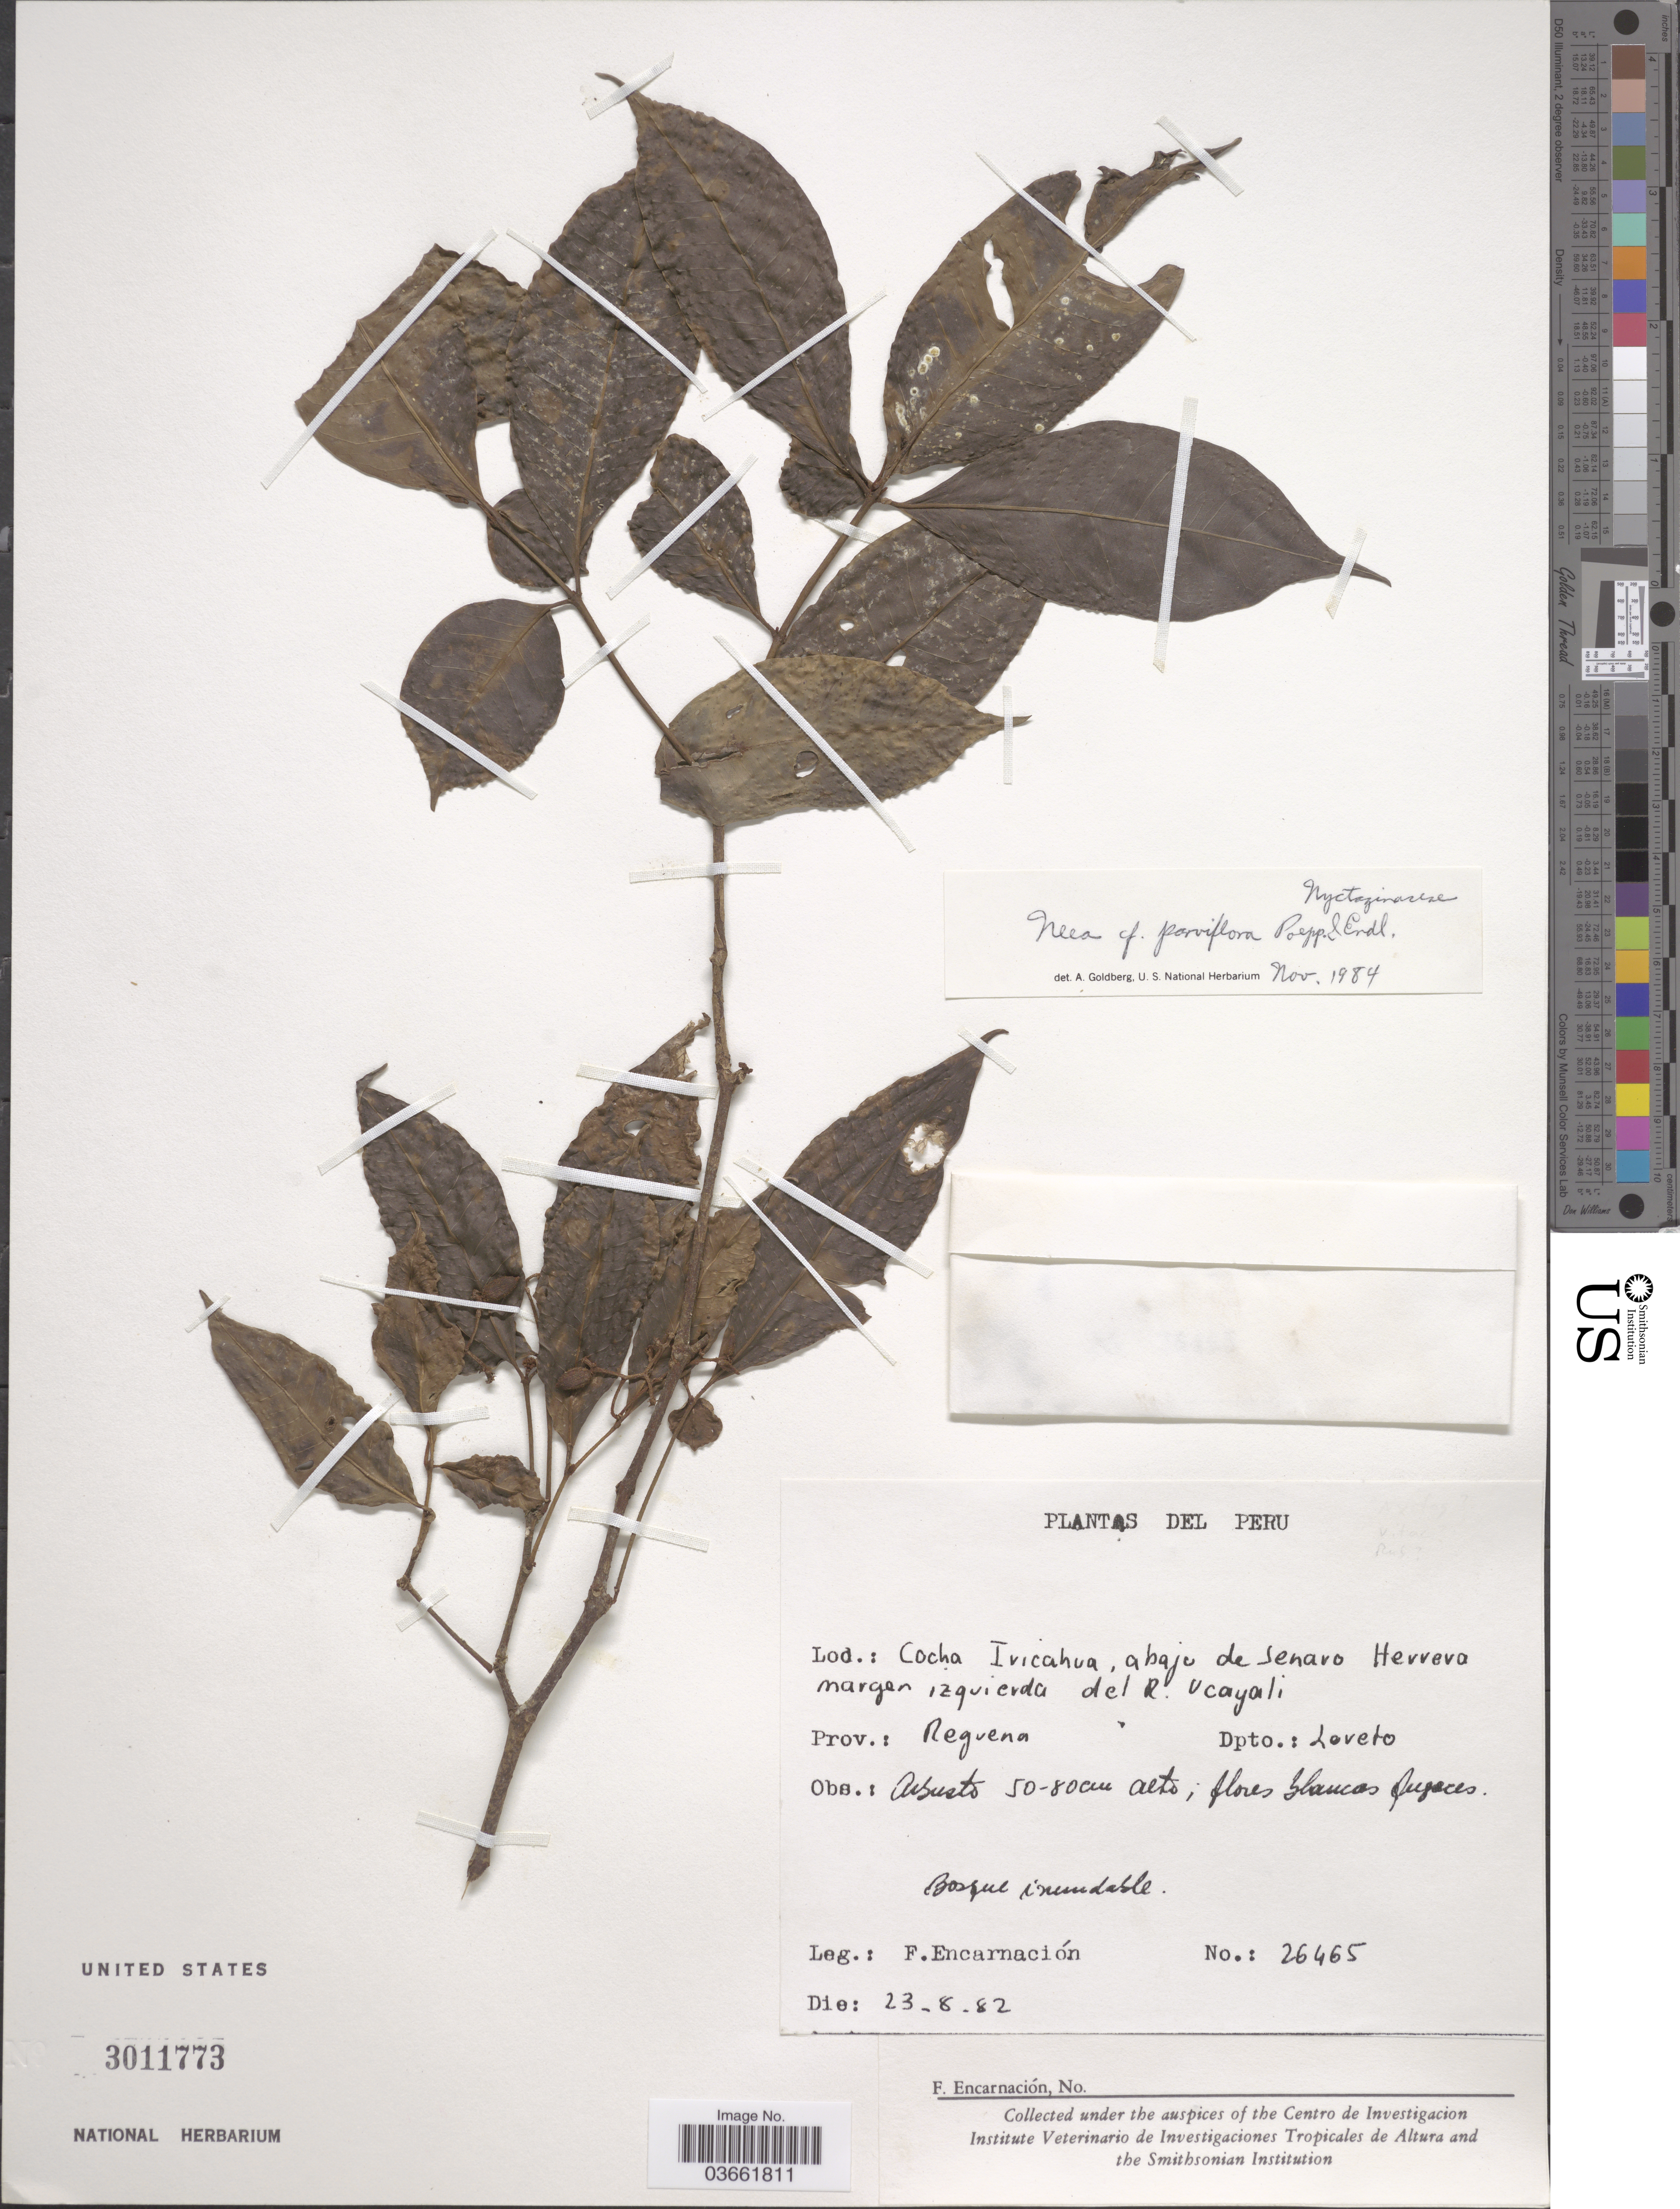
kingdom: Plantae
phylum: Tracheophyta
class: Magnoliopsida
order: Caryophyllales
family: Nyctaginaceae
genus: Neea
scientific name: Neea parviflora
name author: Poepp. & Endl.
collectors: F. Encarnación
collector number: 26465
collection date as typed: Transcribed d/m/y: 23/8/82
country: Peru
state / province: Loreto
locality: Cocha Iricahua, abajo de Senaro Herrera margen izquierda del R. Ucayali. Prov.: Requena. Dpto.: Loreto.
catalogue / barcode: US 3011773